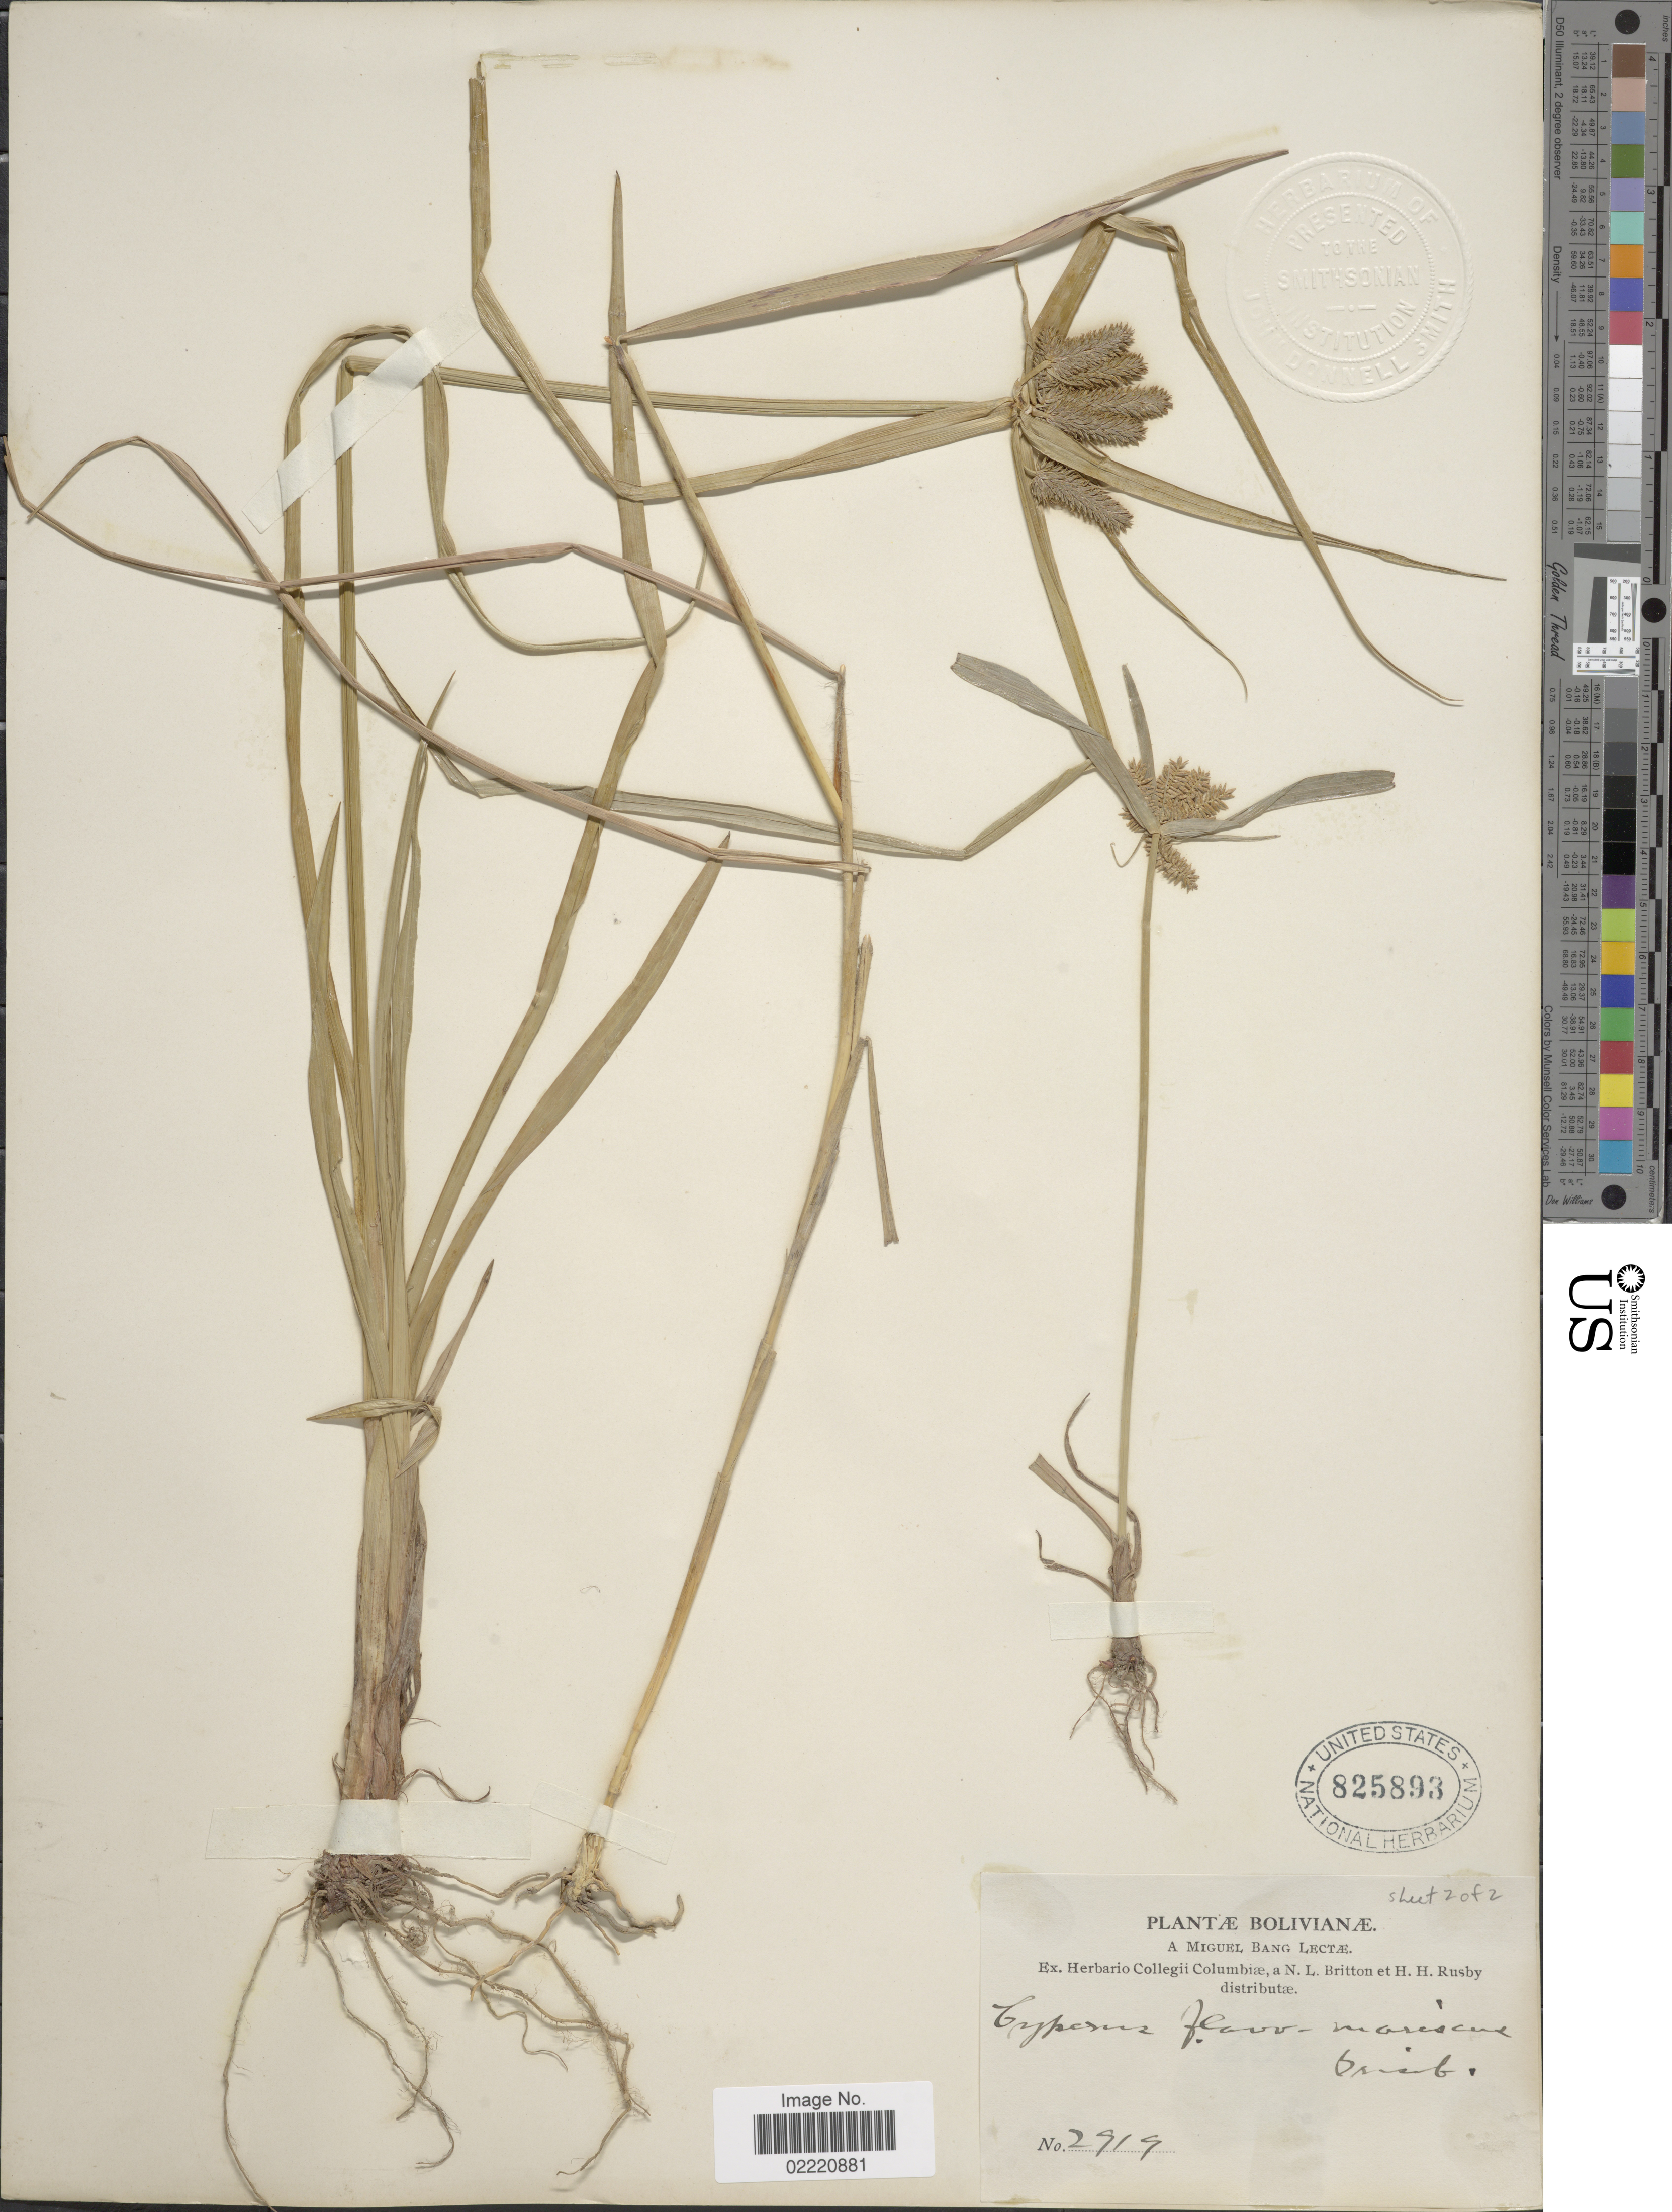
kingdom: Plantae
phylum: Tracheophyta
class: Liliopsida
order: Poales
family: Cyperaceae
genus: Cyperus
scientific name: Cyperus aggregatus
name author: (Willd.) Endl.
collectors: M. Bang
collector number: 2919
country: Bolivia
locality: Bolivianae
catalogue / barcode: US 825893